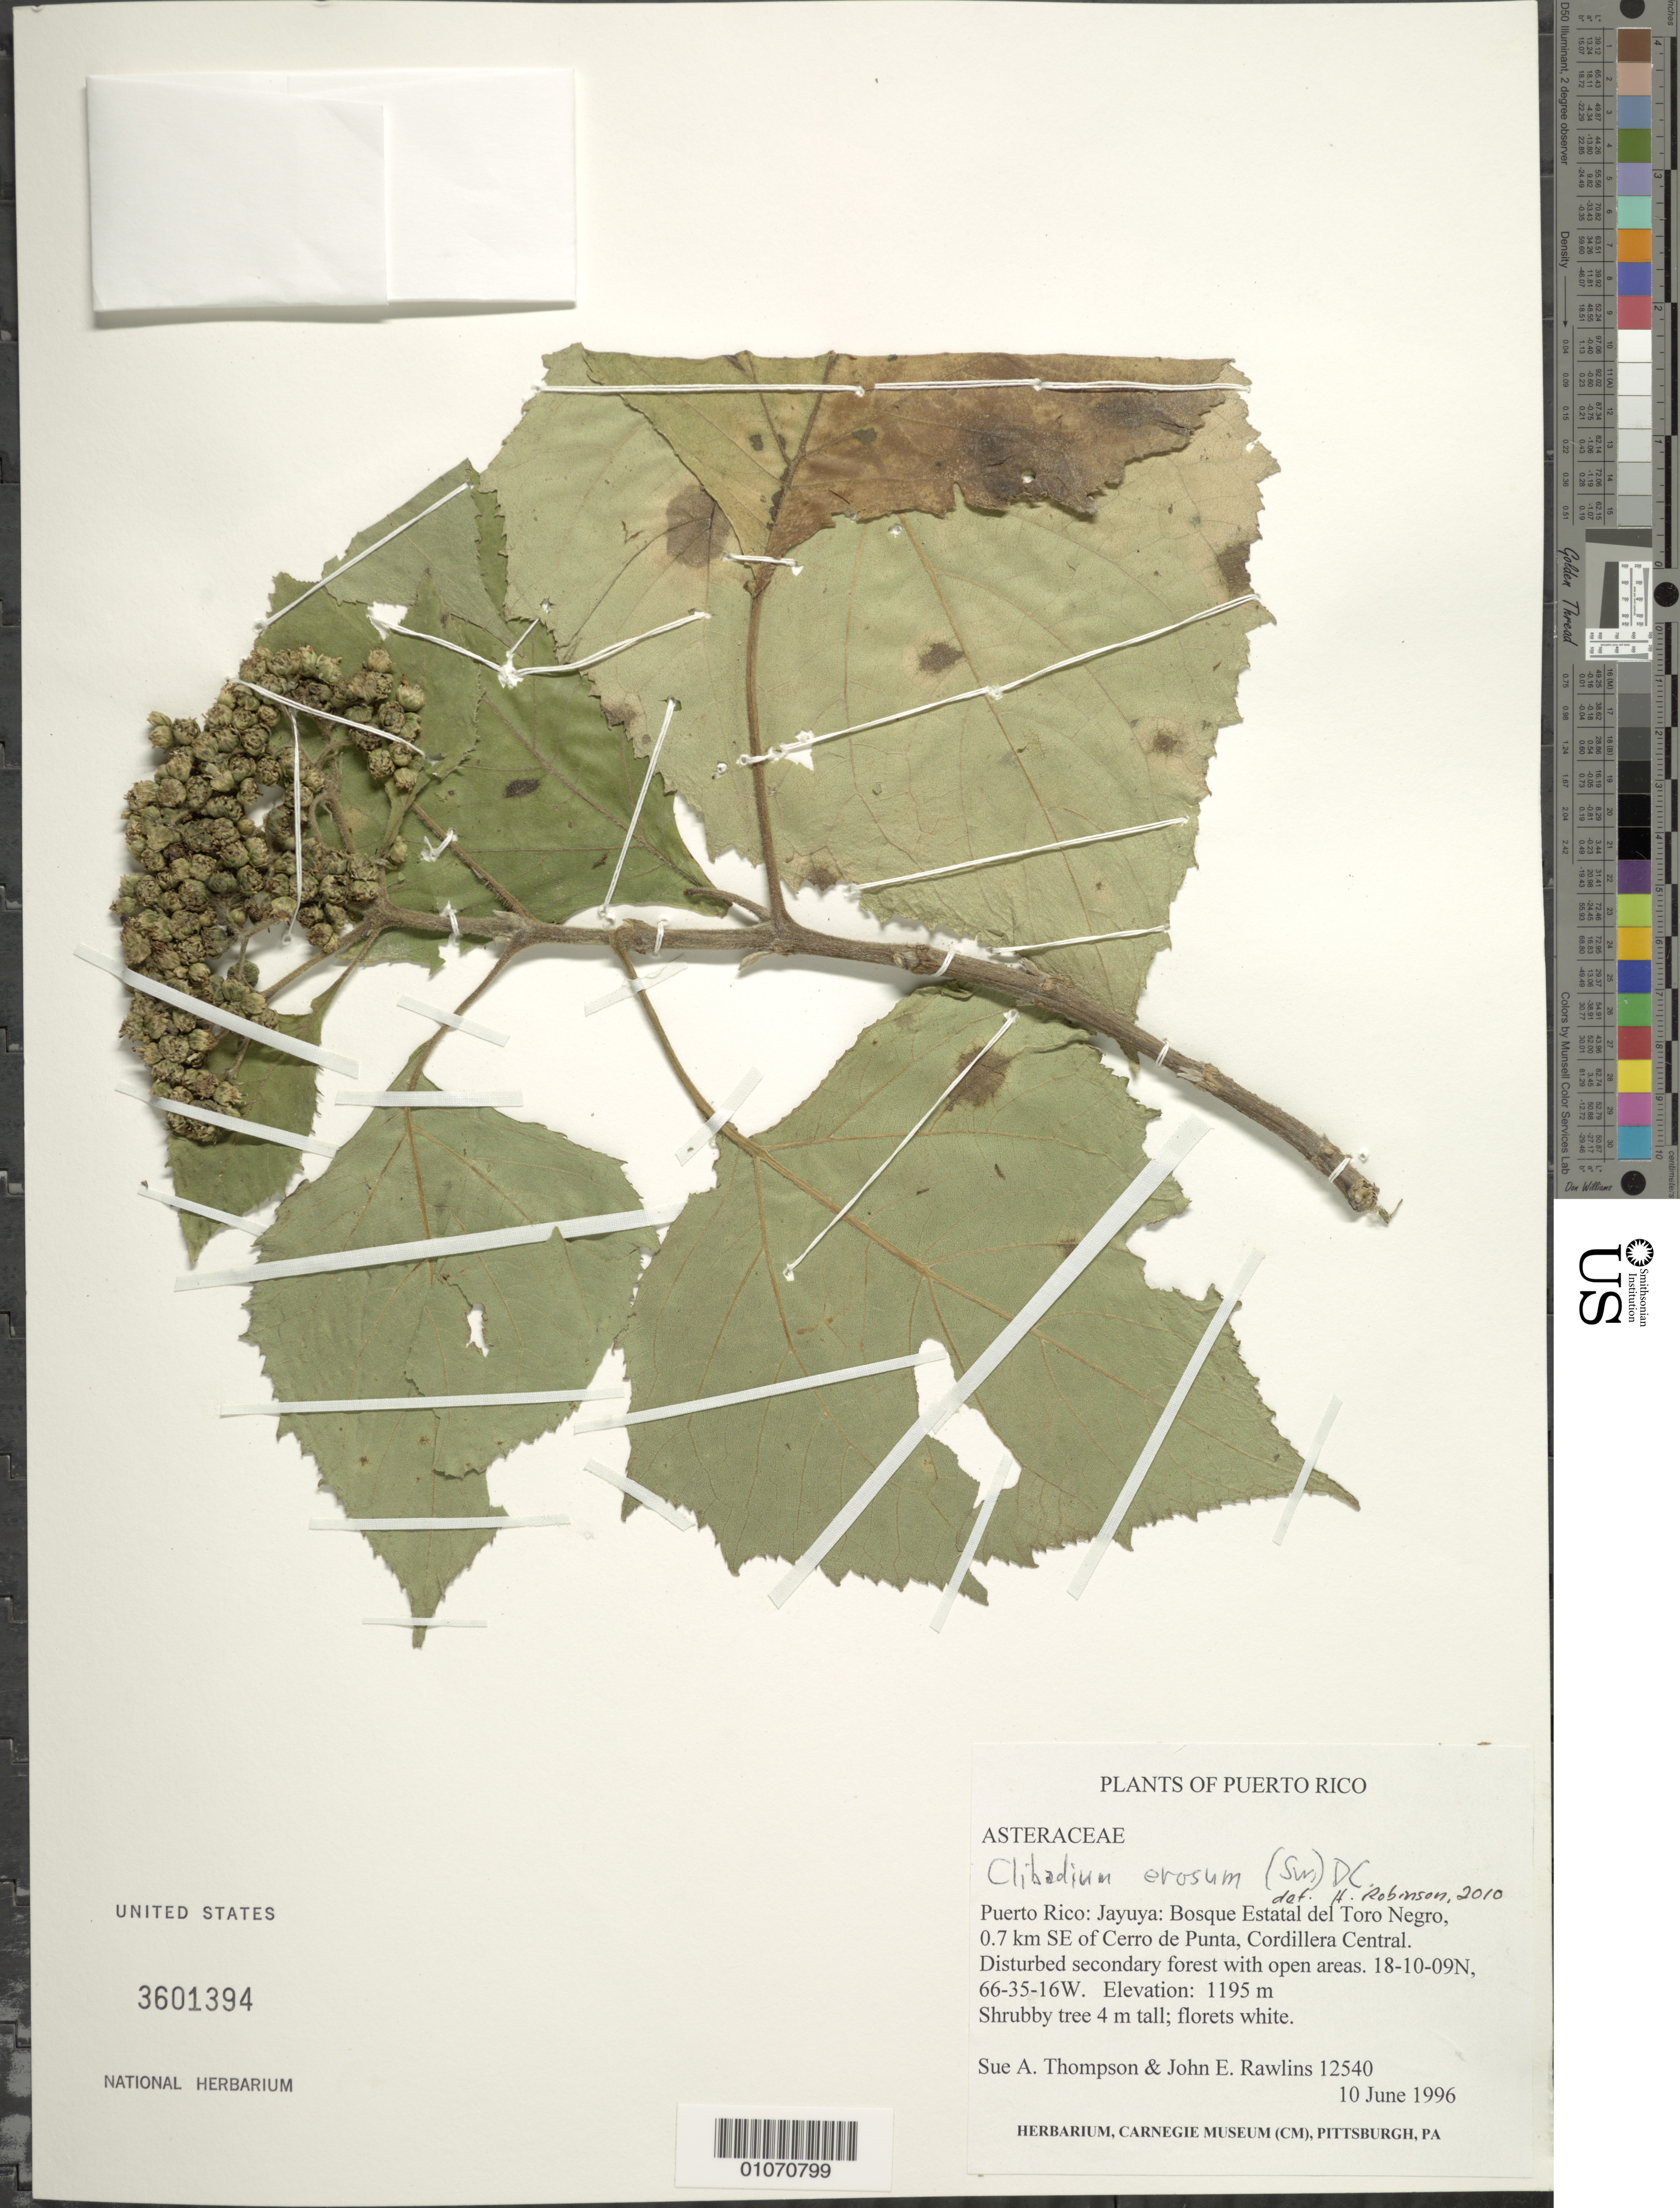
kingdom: Plantae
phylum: Tracheophyta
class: Magnoliopsida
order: Asterales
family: Asteraceae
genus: Clibadium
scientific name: Clibadium erosum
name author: (Sw.) DC.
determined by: Robinson, Harold E., (US)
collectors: S. A. Thompson & J. Rawlins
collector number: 12540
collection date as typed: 10 Jun 1996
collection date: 1996-06-10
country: Puerto Rico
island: Puerto Rico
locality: Jayuya; Bosque Estatal del Toro Negro, 0.7 km SE of Cerro de Punta, Cordillera Central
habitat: Disturbed secondary forest with open areas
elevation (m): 1195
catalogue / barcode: US 3601394